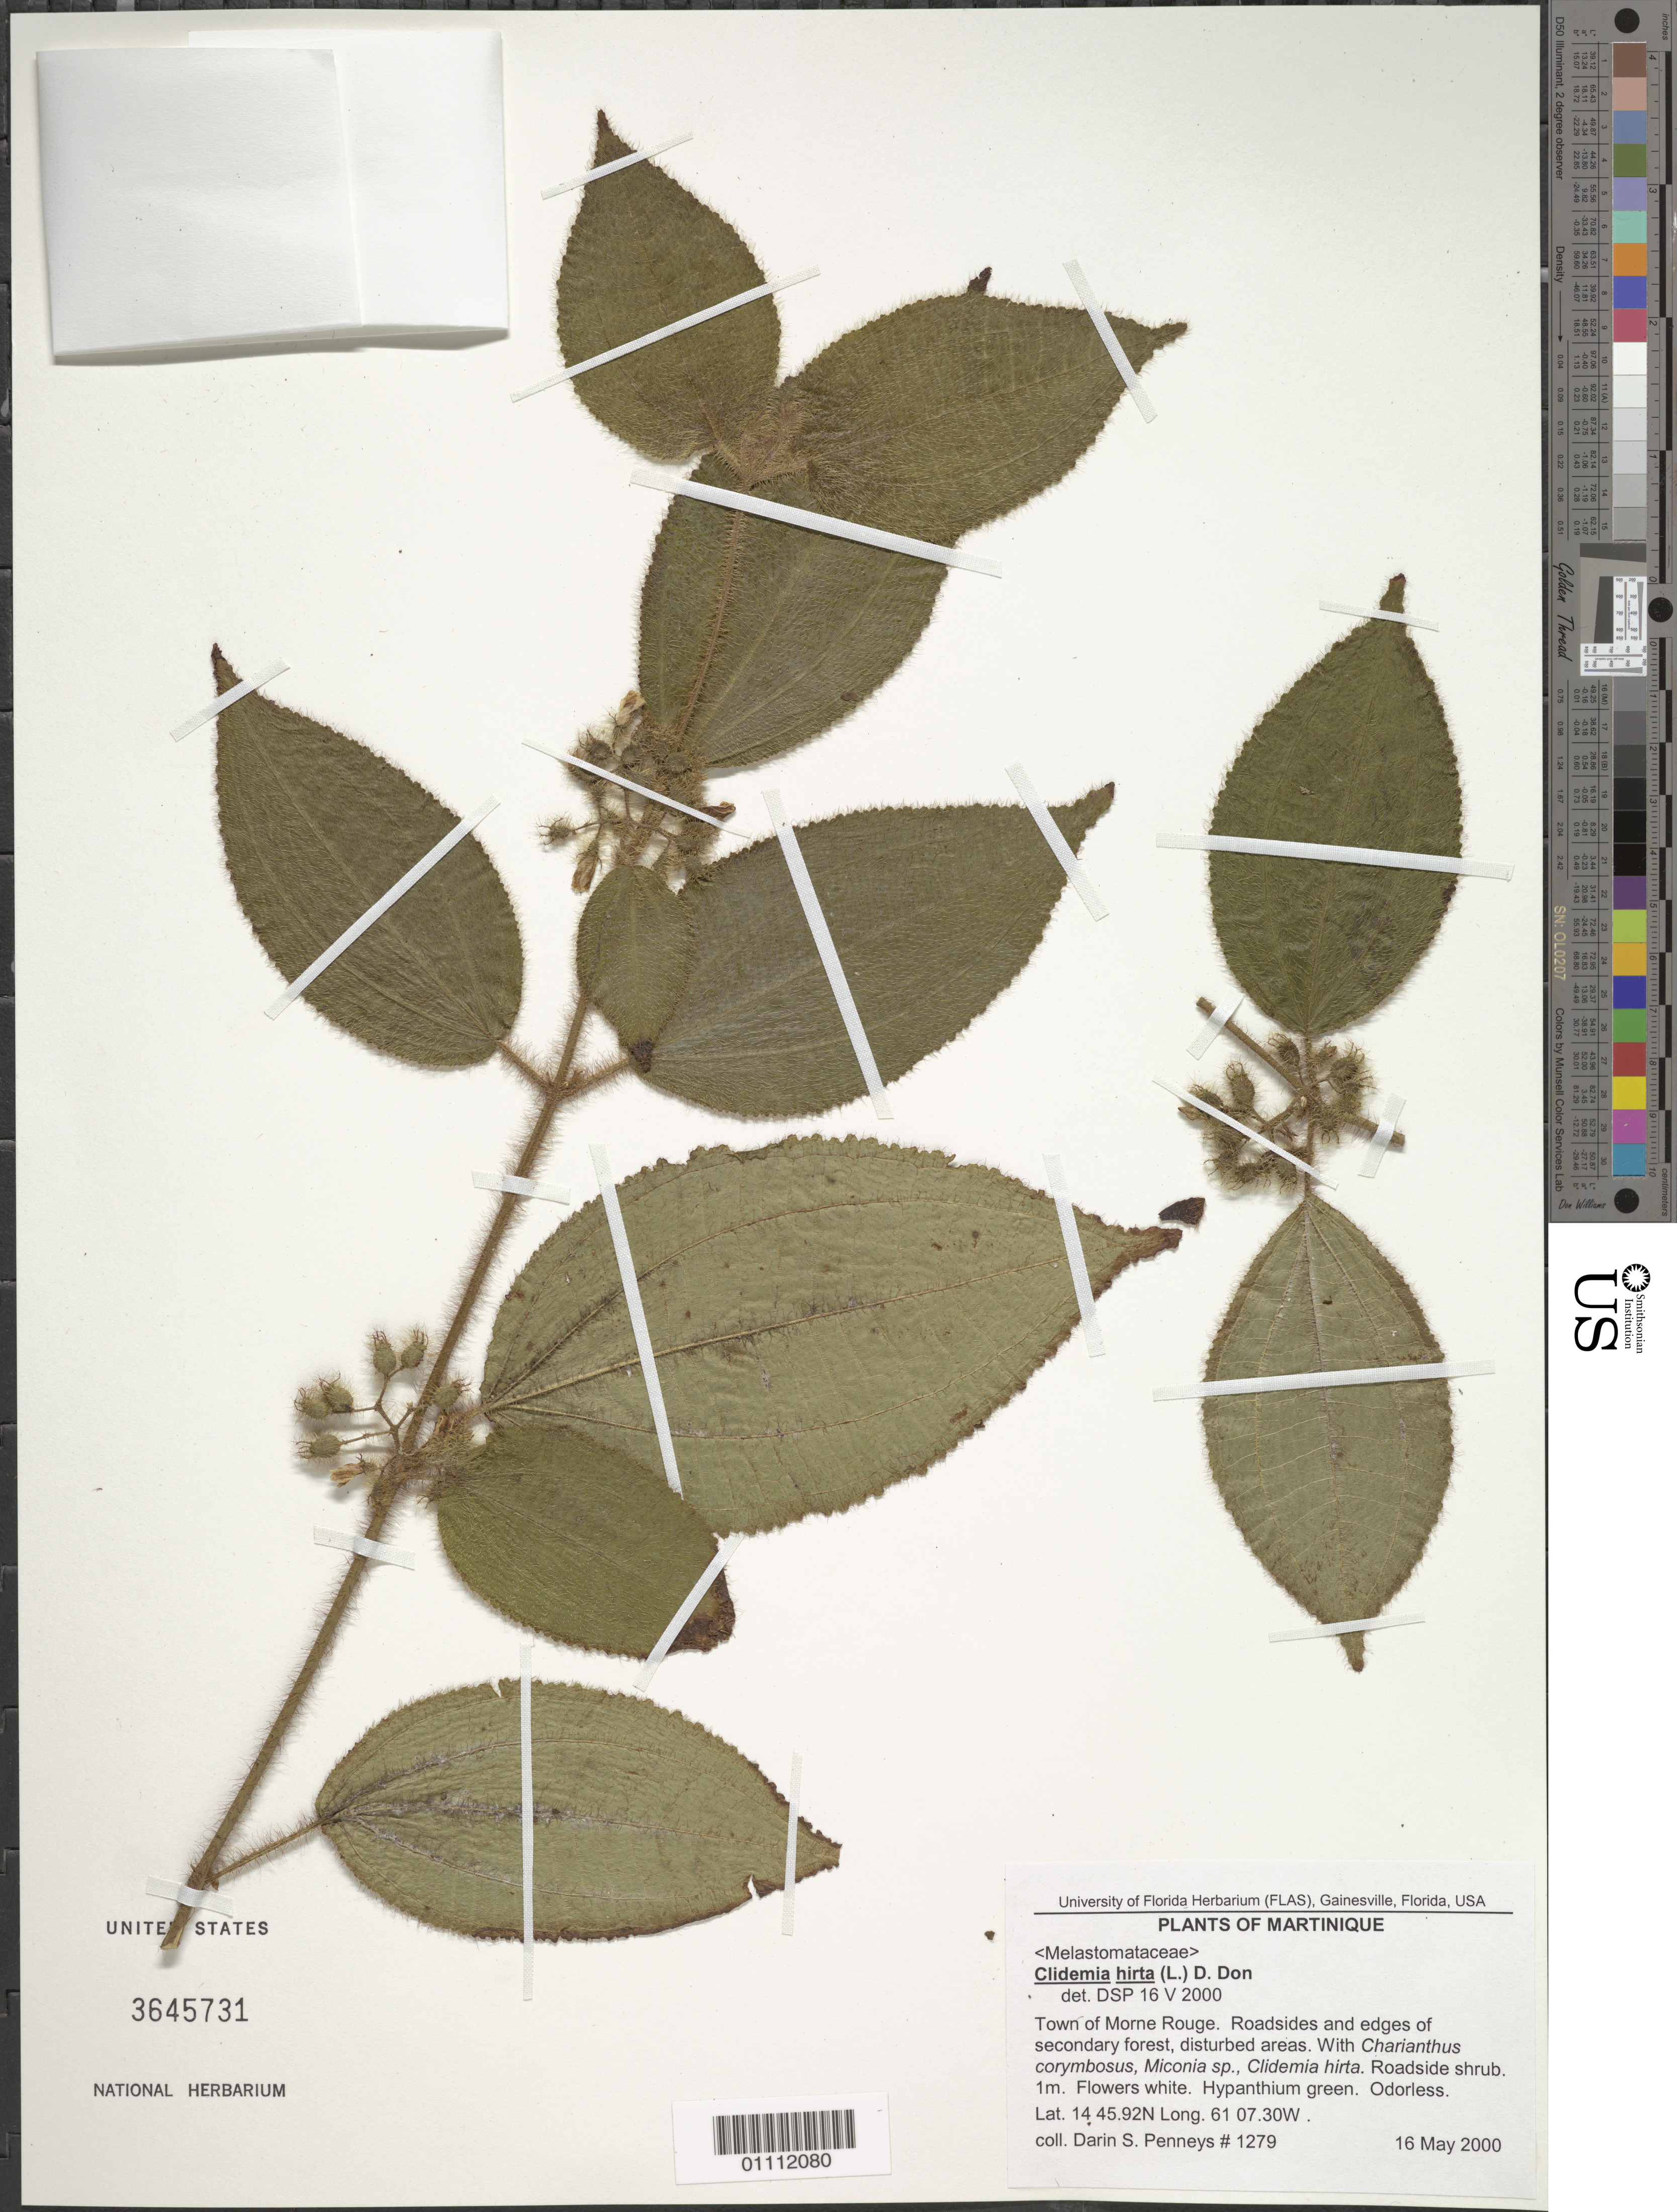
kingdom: Plantae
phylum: Tracheophyta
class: Magnoliopsida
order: Myrtales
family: Melastomataceae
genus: Clidemia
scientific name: Clidemia hirta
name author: (L.) D. Don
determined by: Pennys, D. S.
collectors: D. S. Penneys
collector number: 1279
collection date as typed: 16 May 2000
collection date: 2000-05-16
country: Martinique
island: Martinique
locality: Town of Morne Rouge.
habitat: With Charianthus corymbosus, Miconia sp., Clidemia hirta.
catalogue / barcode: US 3645731